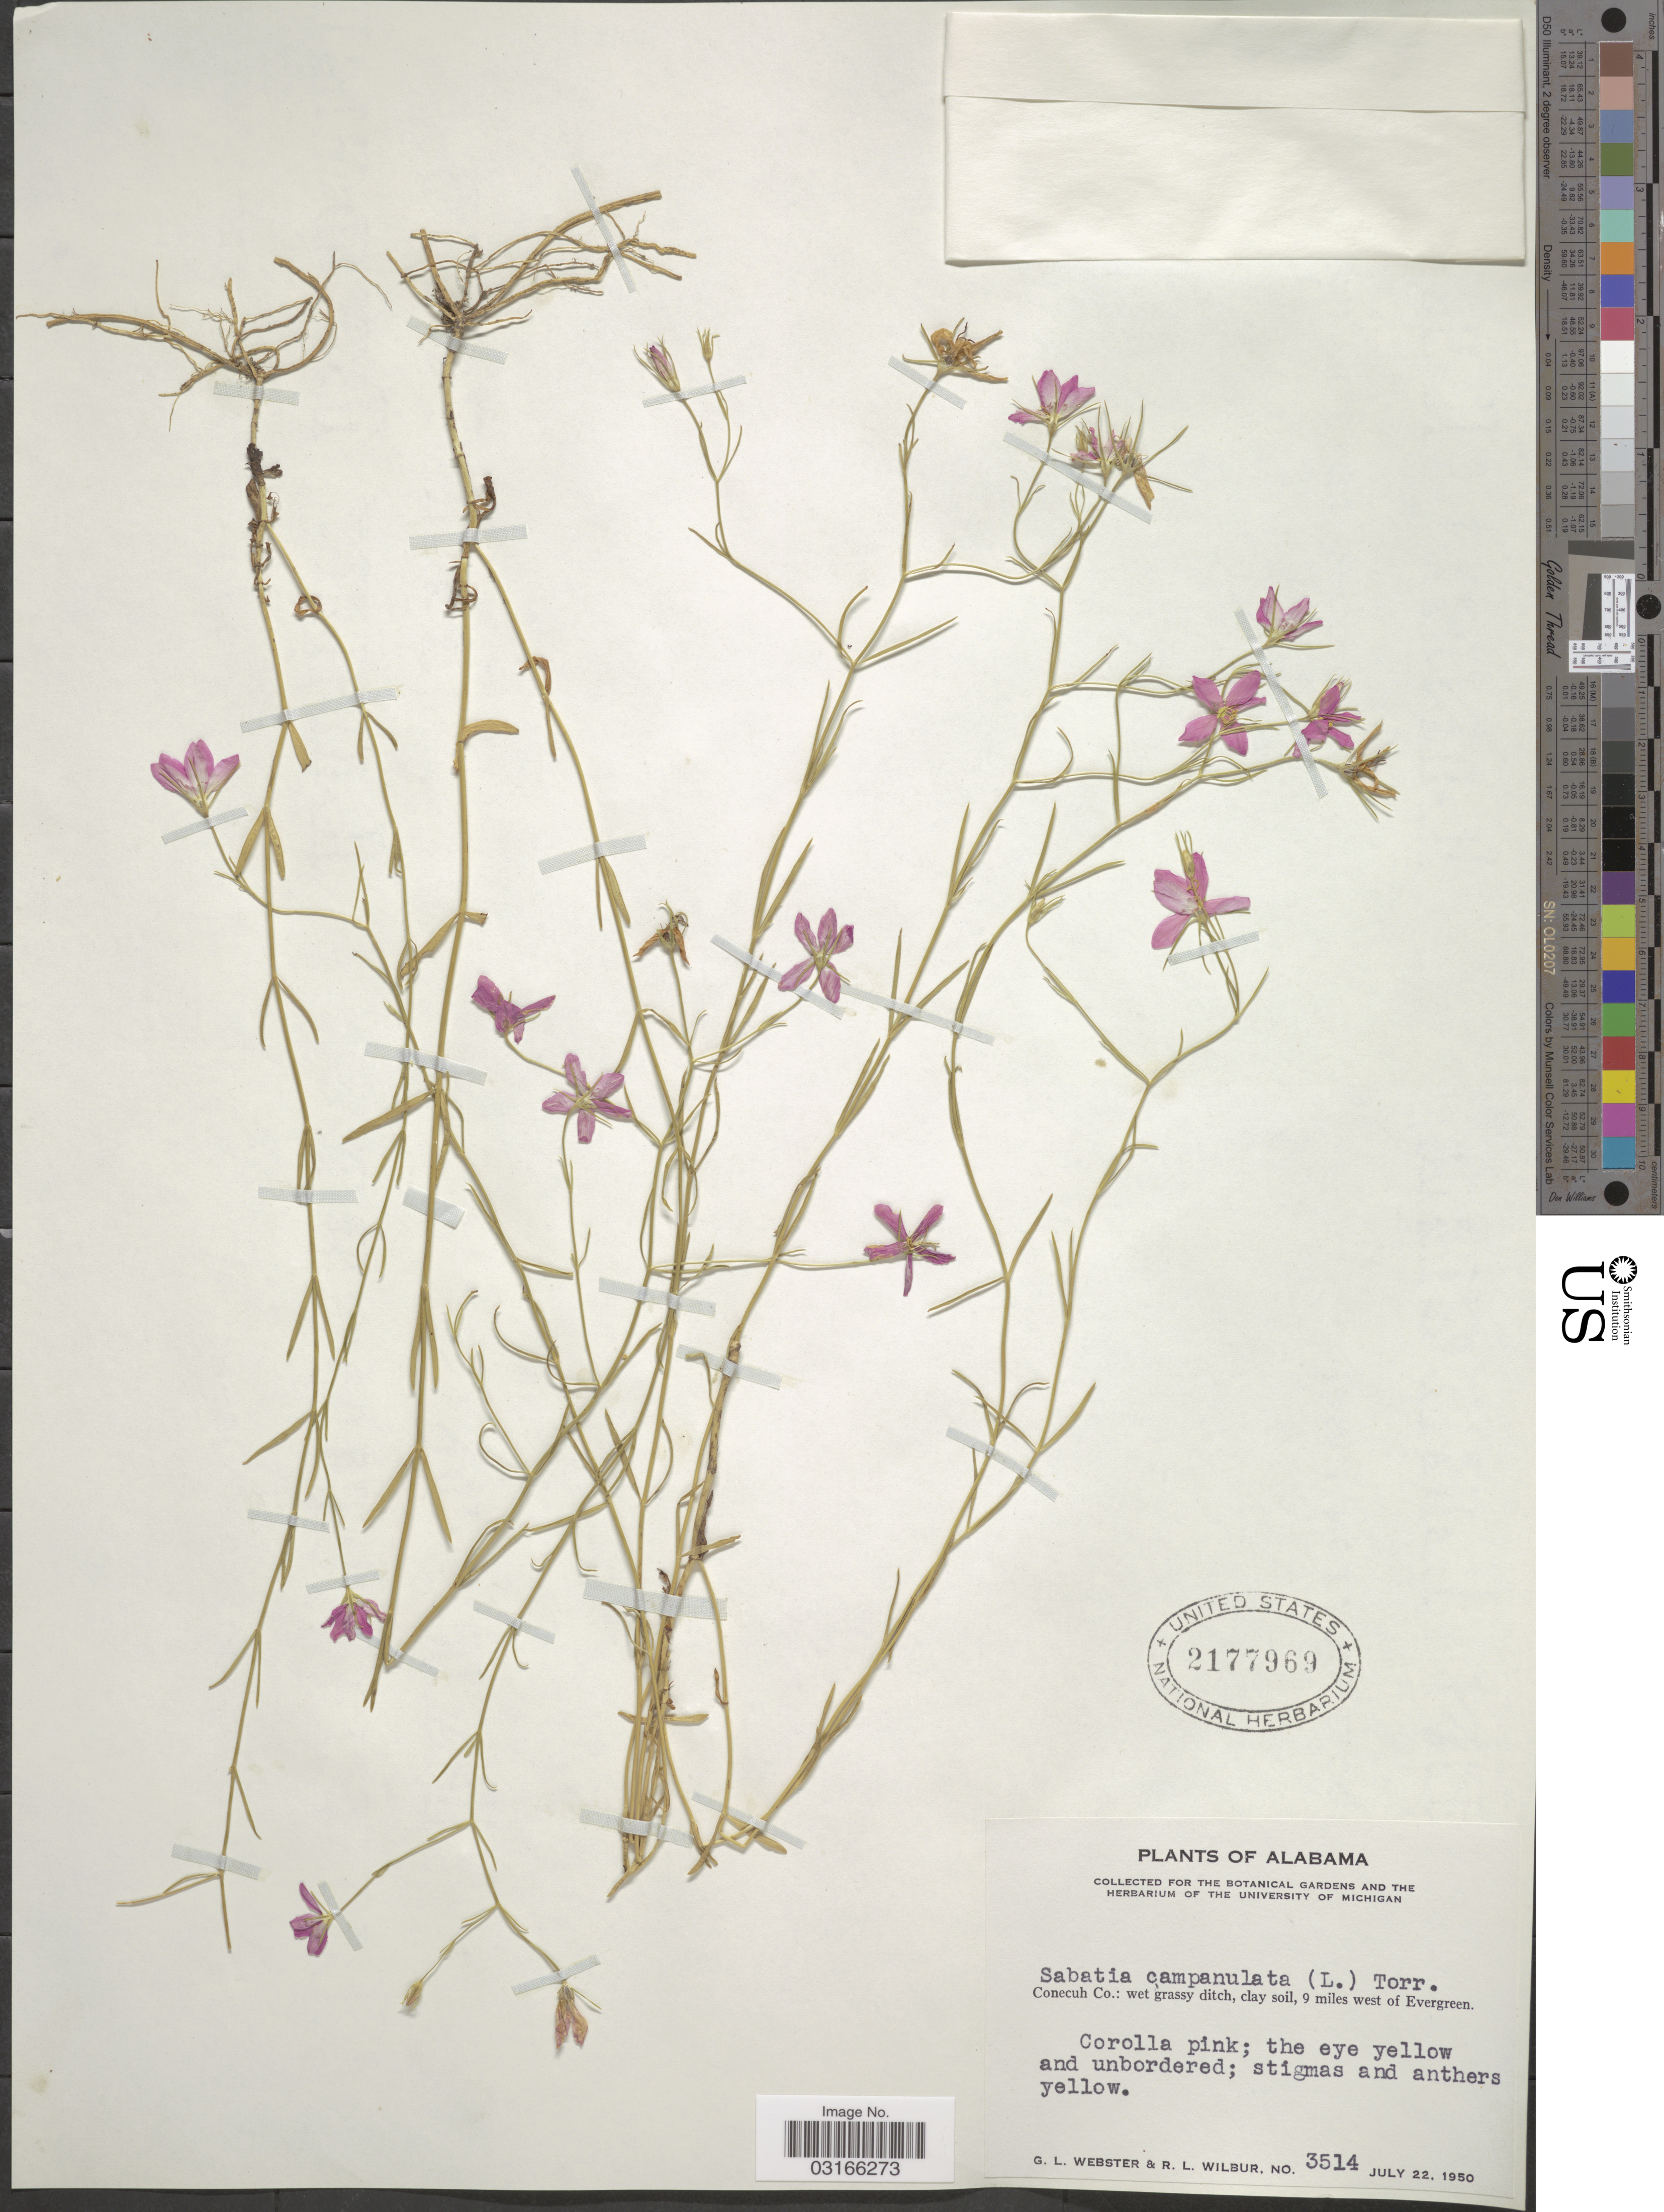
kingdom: Plantae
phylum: Tracheophyta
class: Magnoliopsida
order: Gentianales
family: Gentianaceae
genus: Sabatia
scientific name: Sabatia campanulata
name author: (L.) Torr.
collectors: G. L. Webster & R. L. Wilbur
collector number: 3514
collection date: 1950-07-22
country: United States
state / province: Alabama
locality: Conecuh Co.: wet grassy ditch, clay soil, 9 miles west of Evergreen.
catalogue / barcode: US 2177969